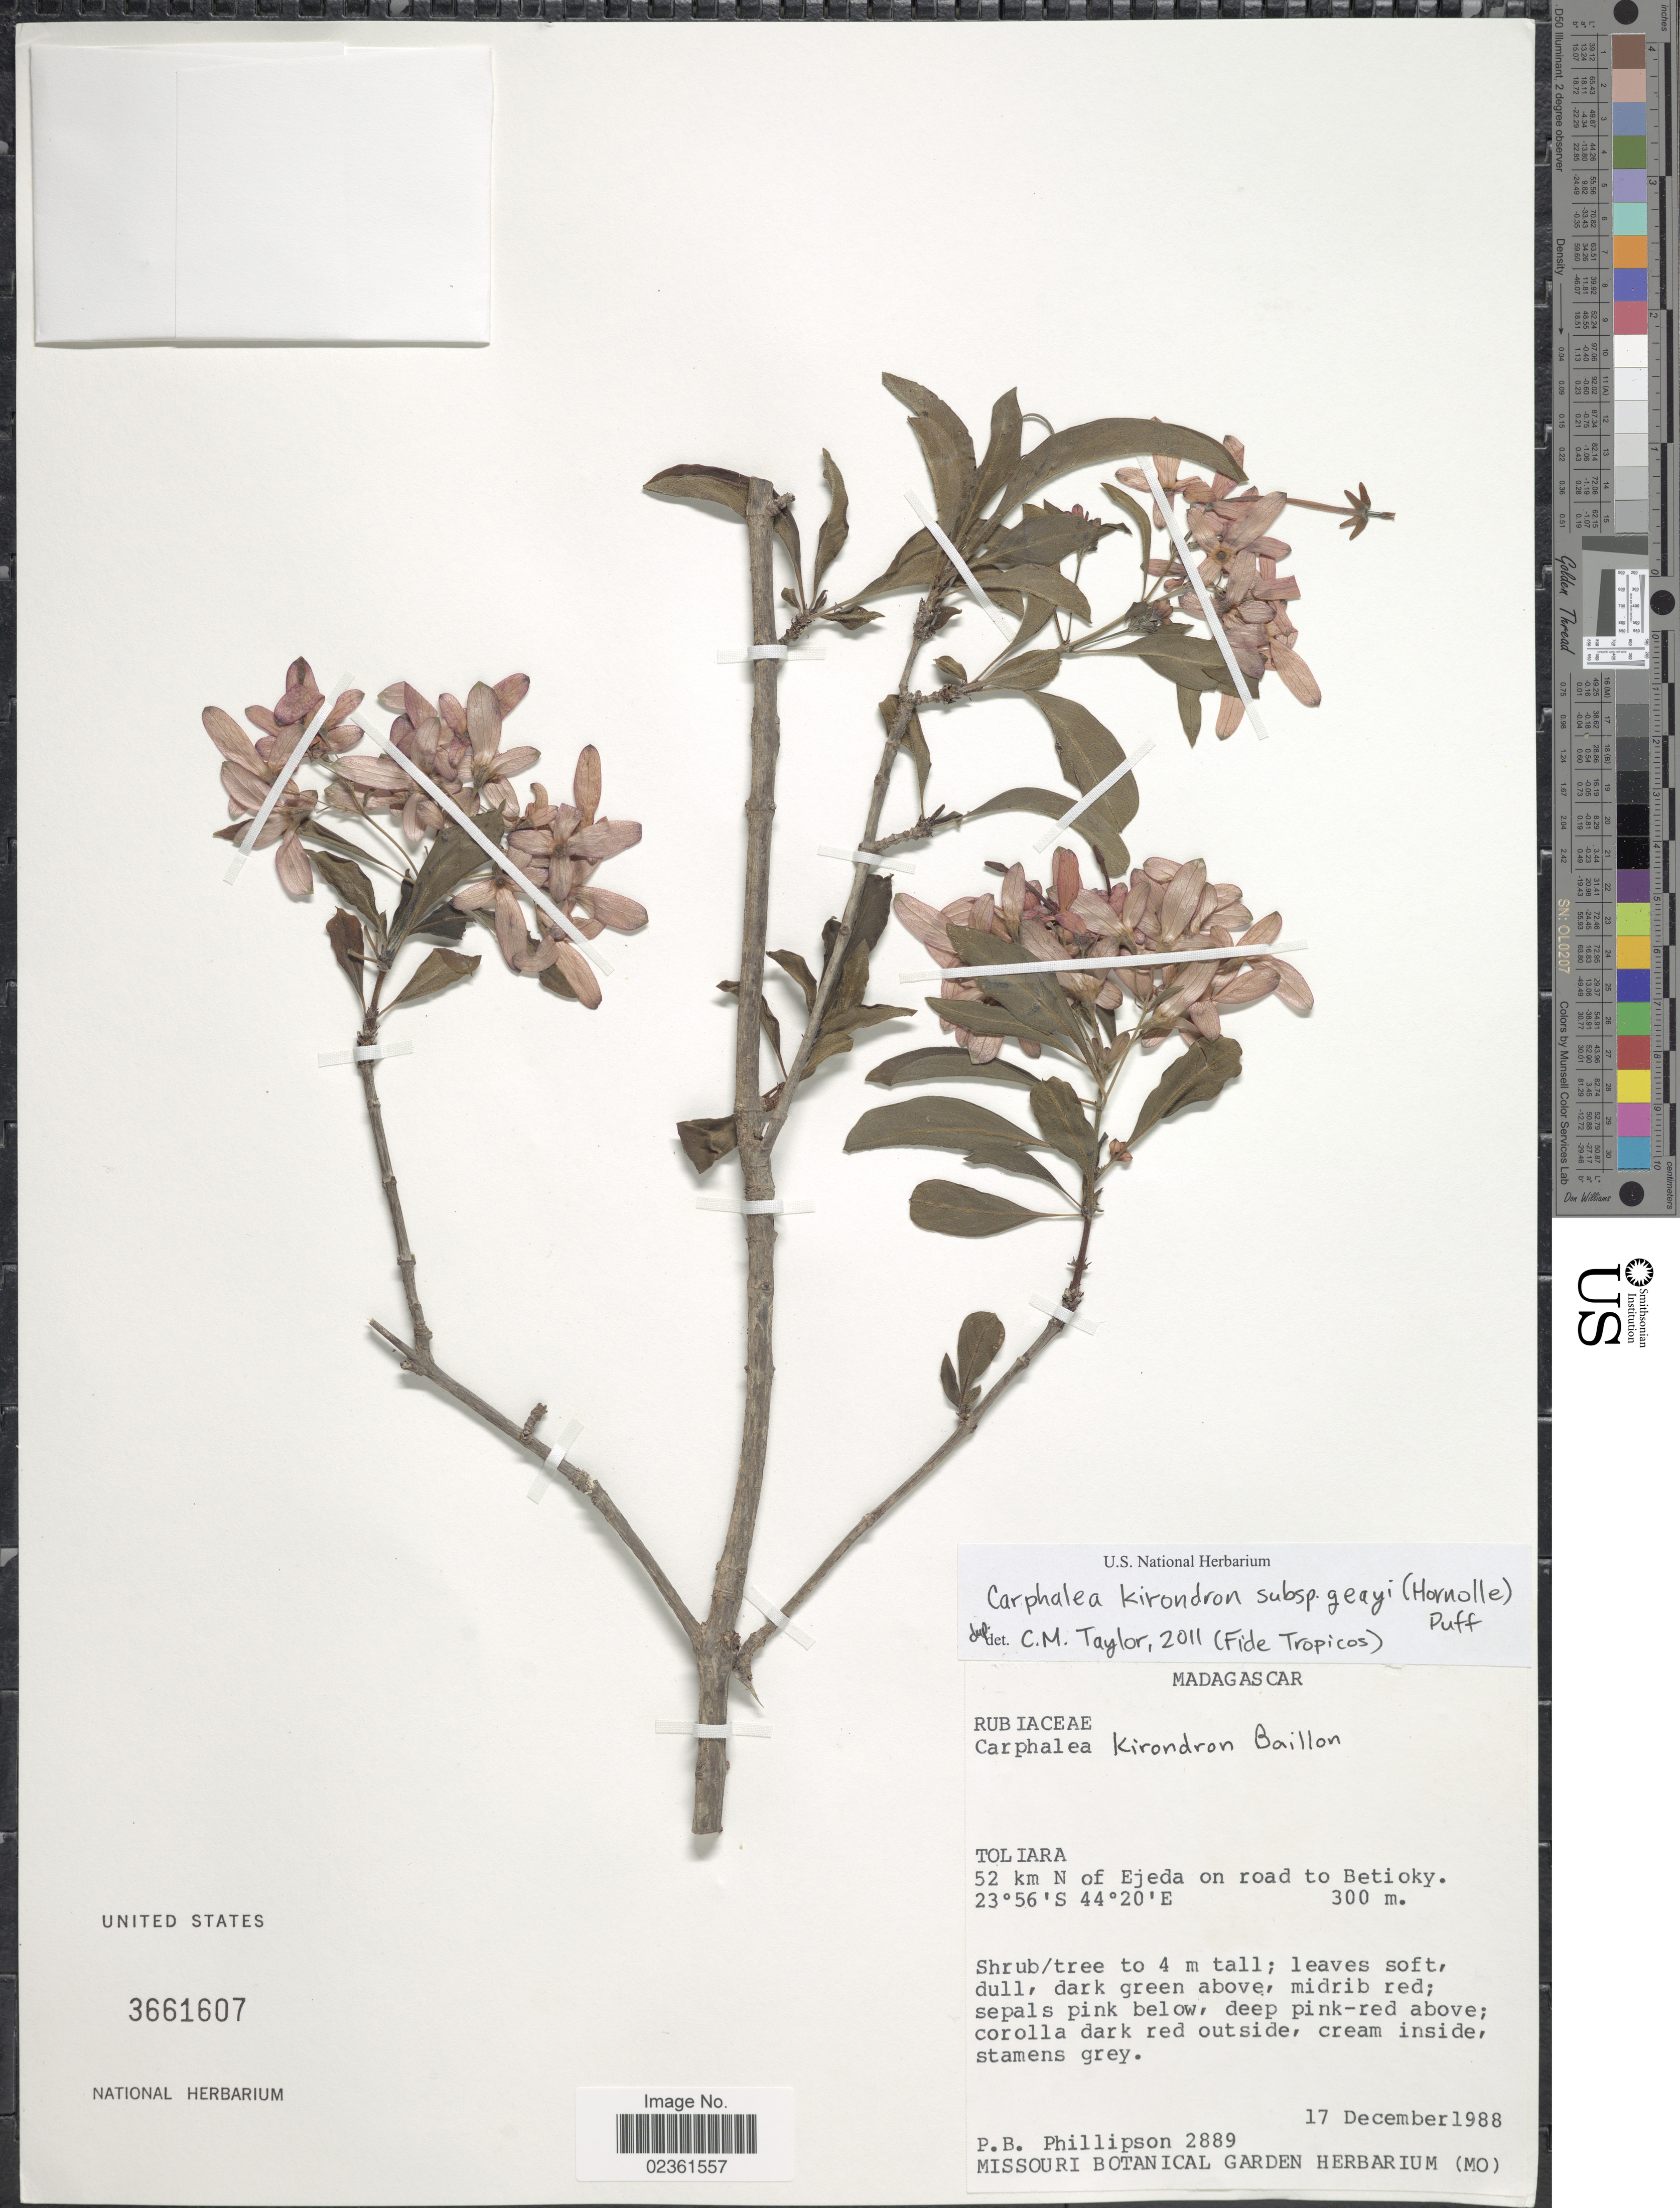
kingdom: Plantae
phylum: Tracheophyta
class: Magnoliopsida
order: Gentianales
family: Rubiaceae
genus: Carphalea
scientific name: Carphalea kirondron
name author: Baill.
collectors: P. B. Phillipson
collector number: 2889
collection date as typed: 17 December 1988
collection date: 1988-12-17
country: Madagascar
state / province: Atsimo-Andrefana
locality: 52 km N of Ejeda on road to Betioky.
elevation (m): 300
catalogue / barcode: US 3661607